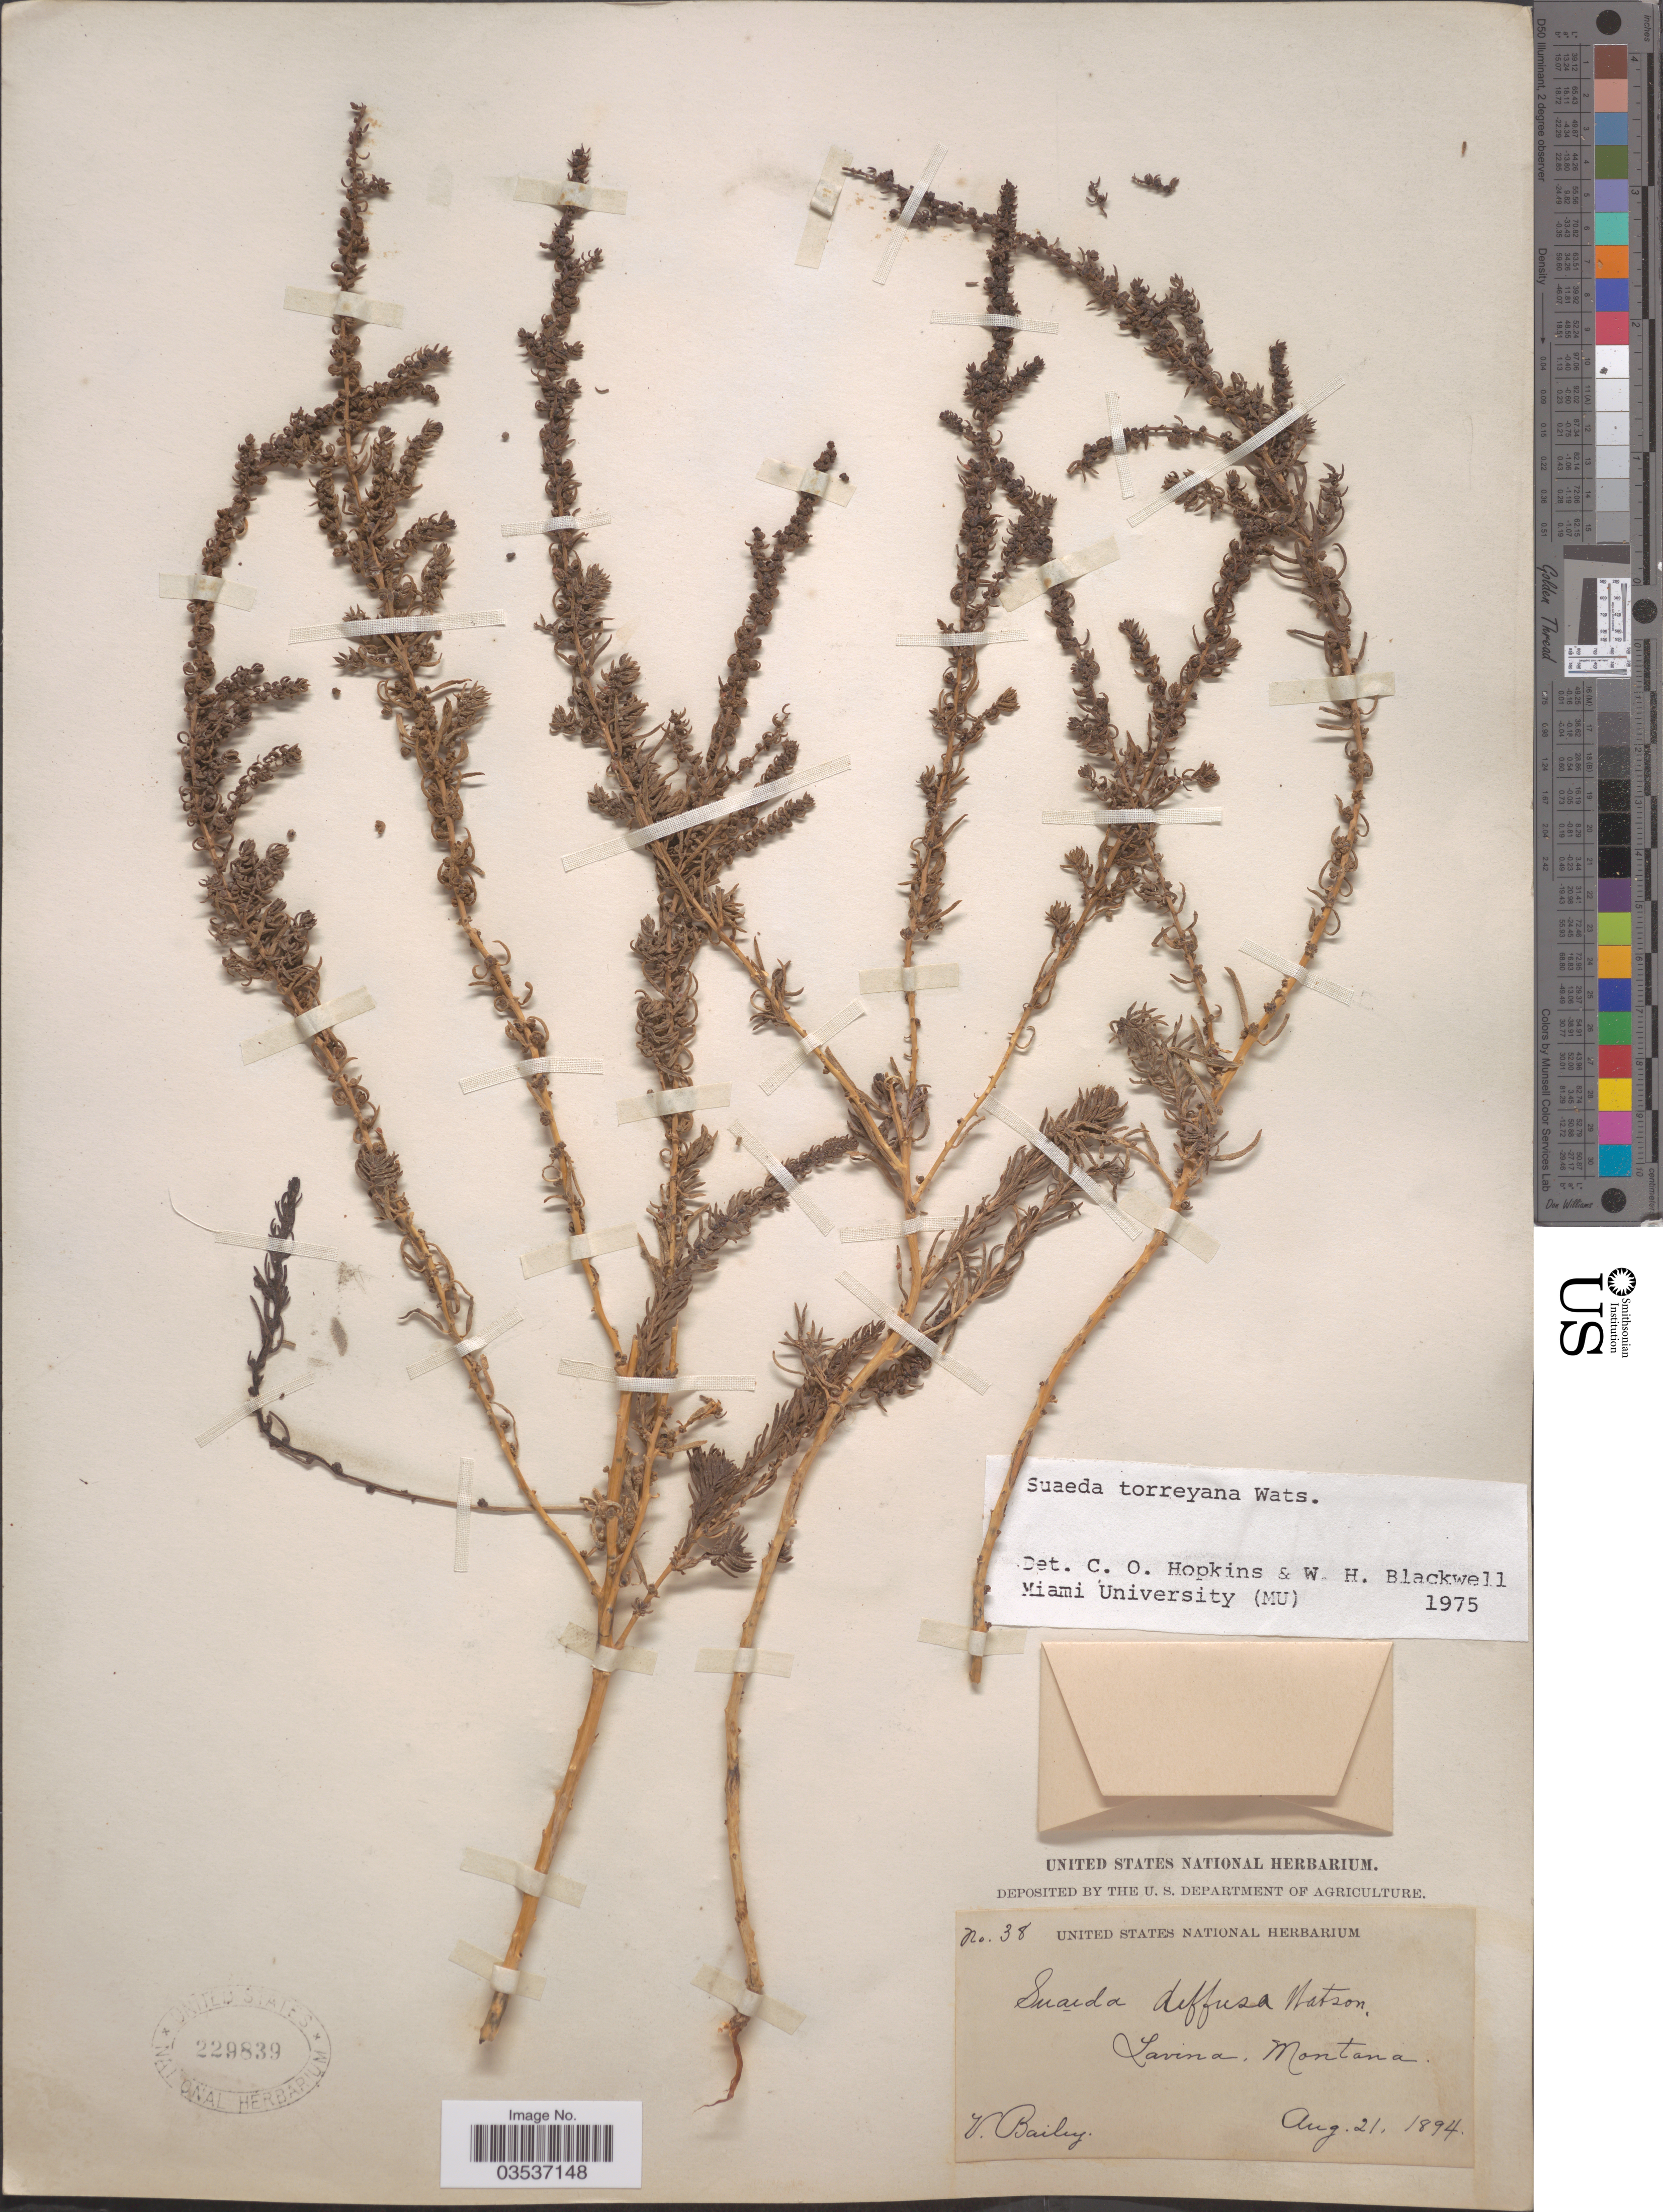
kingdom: Plantae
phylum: Tracheophyta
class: Magnoliopsida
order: Caryophyllales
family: Amaranthaceae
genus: Suaeda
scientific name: Suaeda torreyana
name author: S. Watson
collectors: V. L. Bailey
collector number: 38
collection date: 1894-08-21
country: United States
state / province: Montana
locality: Lavina.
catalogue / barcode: US 229839